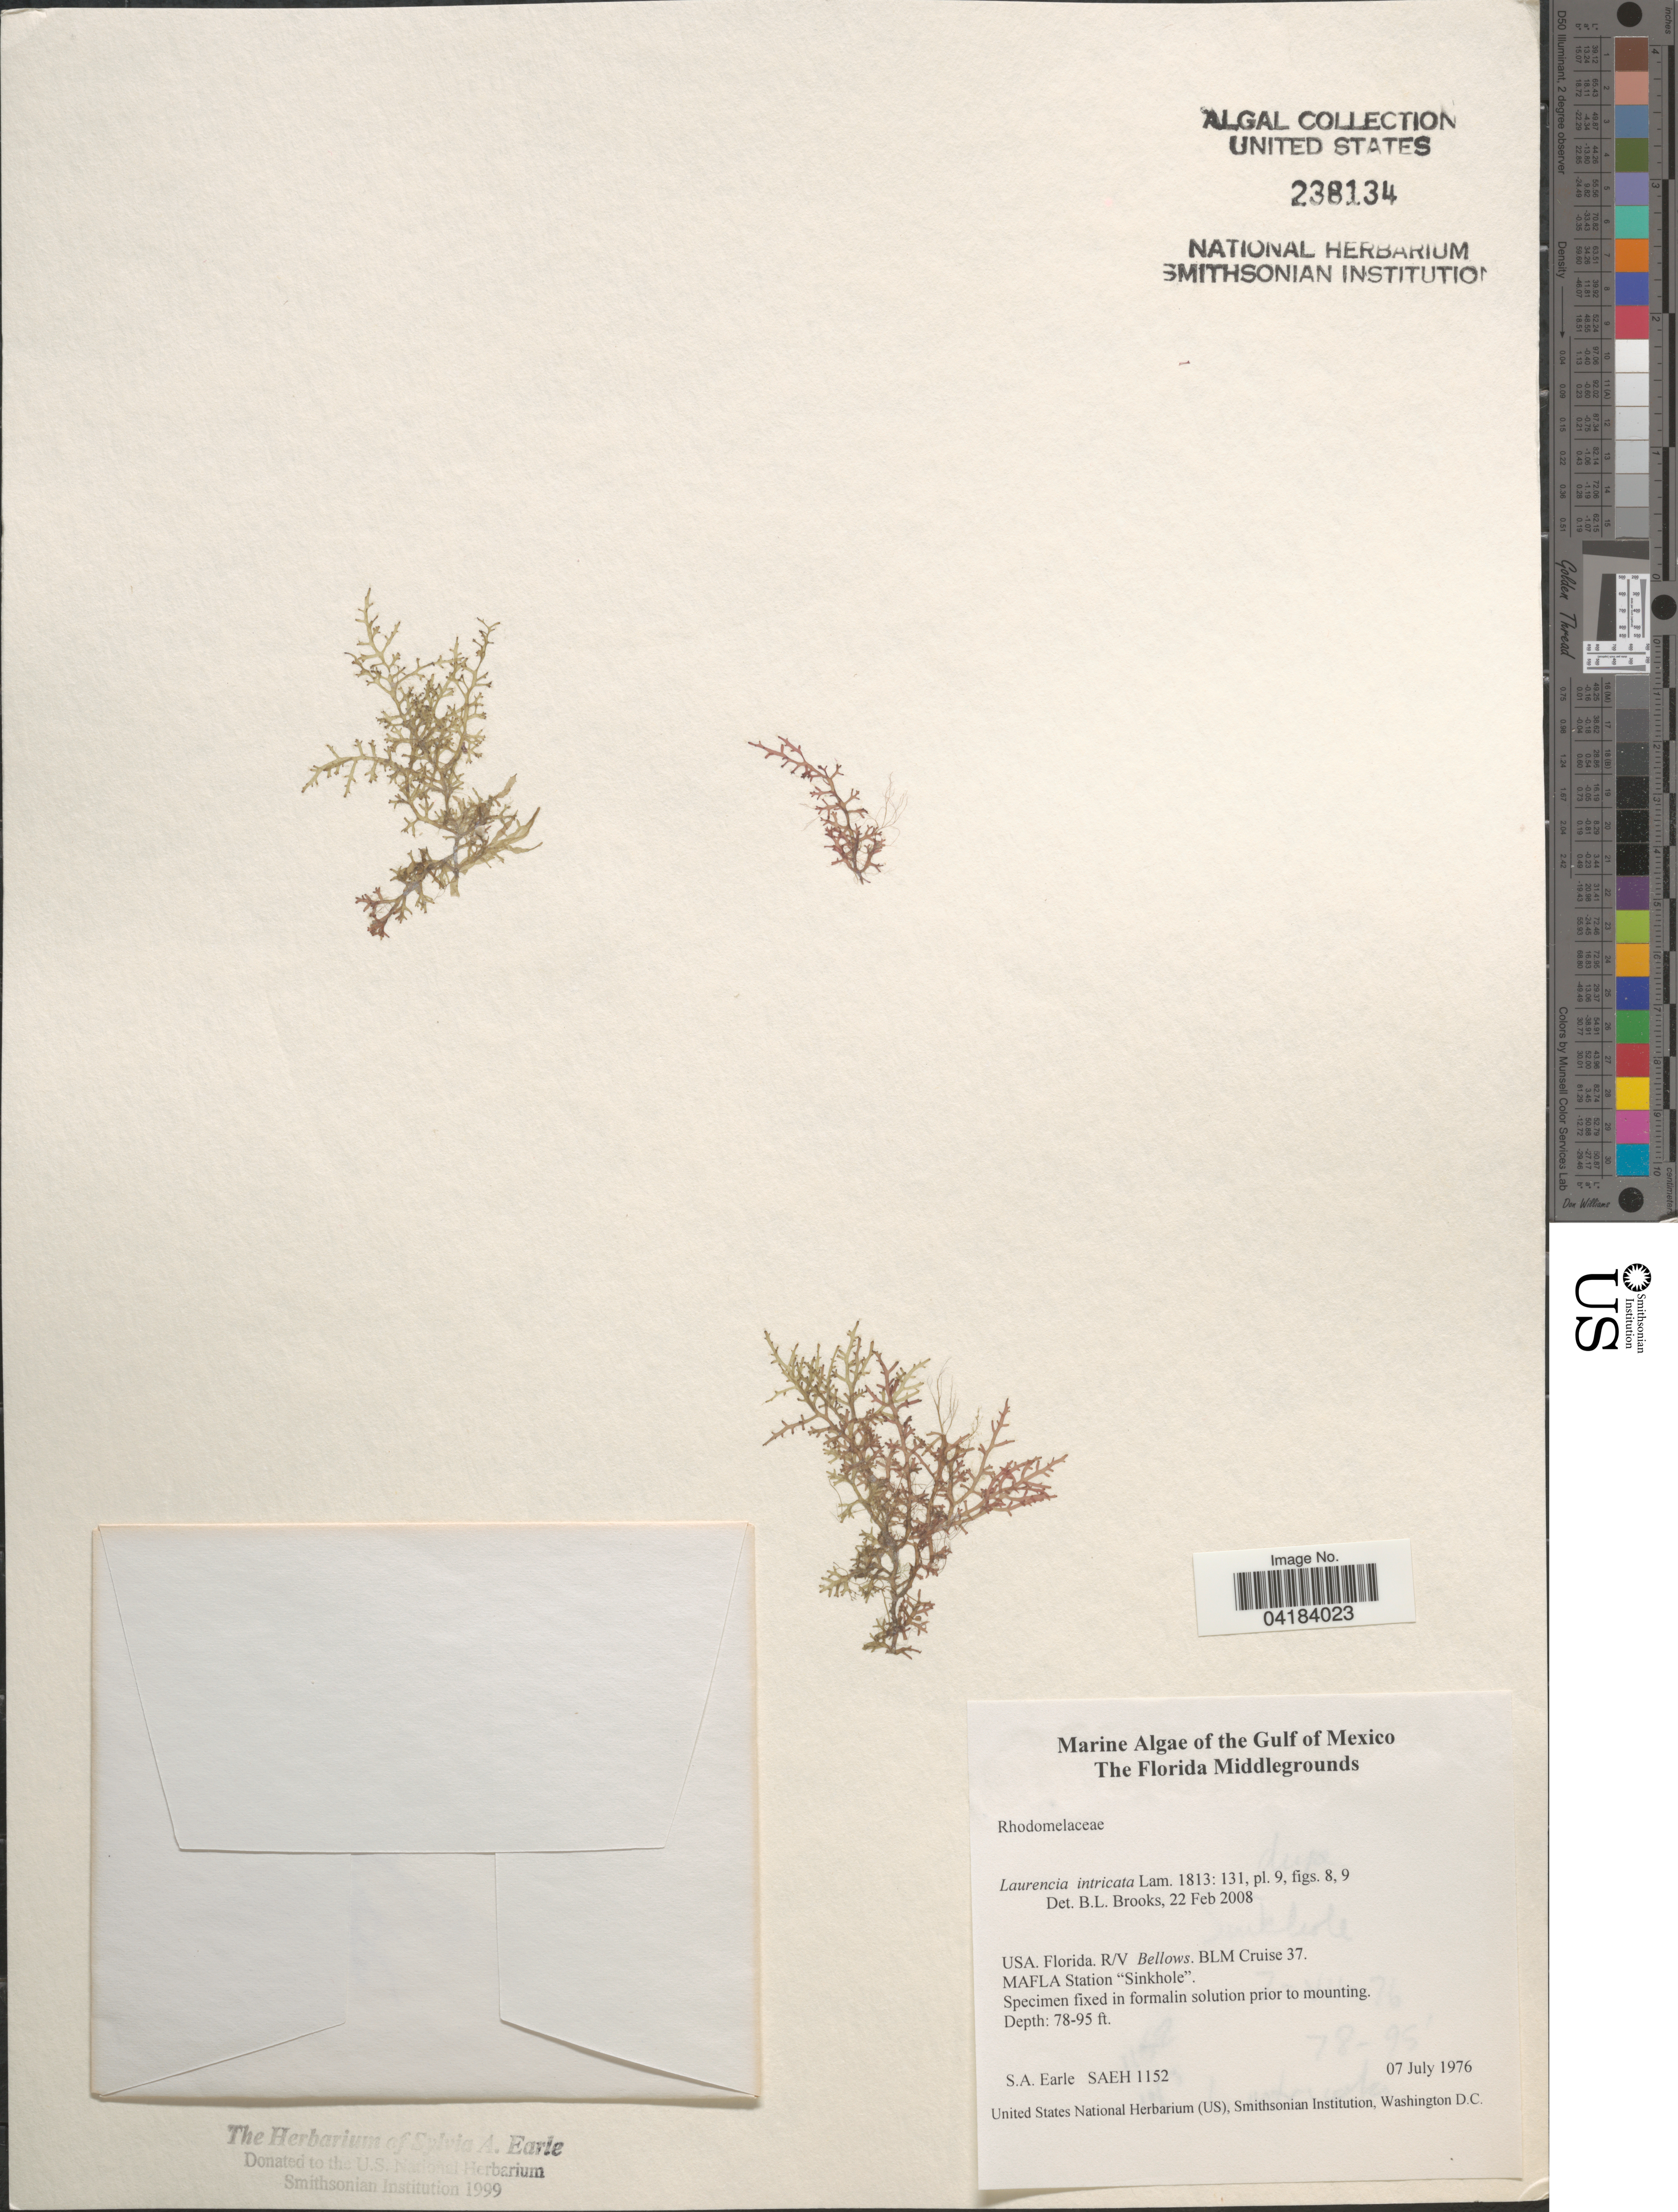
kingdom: Plantae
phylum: Rhodophyta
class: Florideophyceae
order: Ceramiales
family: Rhodomelaceae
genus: Laurencia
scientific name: Laurencia intricata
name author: J.V.Lamouroux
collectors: S. A. Earle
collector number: SAEH1152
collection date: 1976-07-07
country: United States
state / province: Florida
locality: The Gulf of Mexico. The Florida Middlegrounds. R/V Bellows. BLM Cruise 37. MAFLA Station "Sinkhole".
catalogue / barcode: US 238134